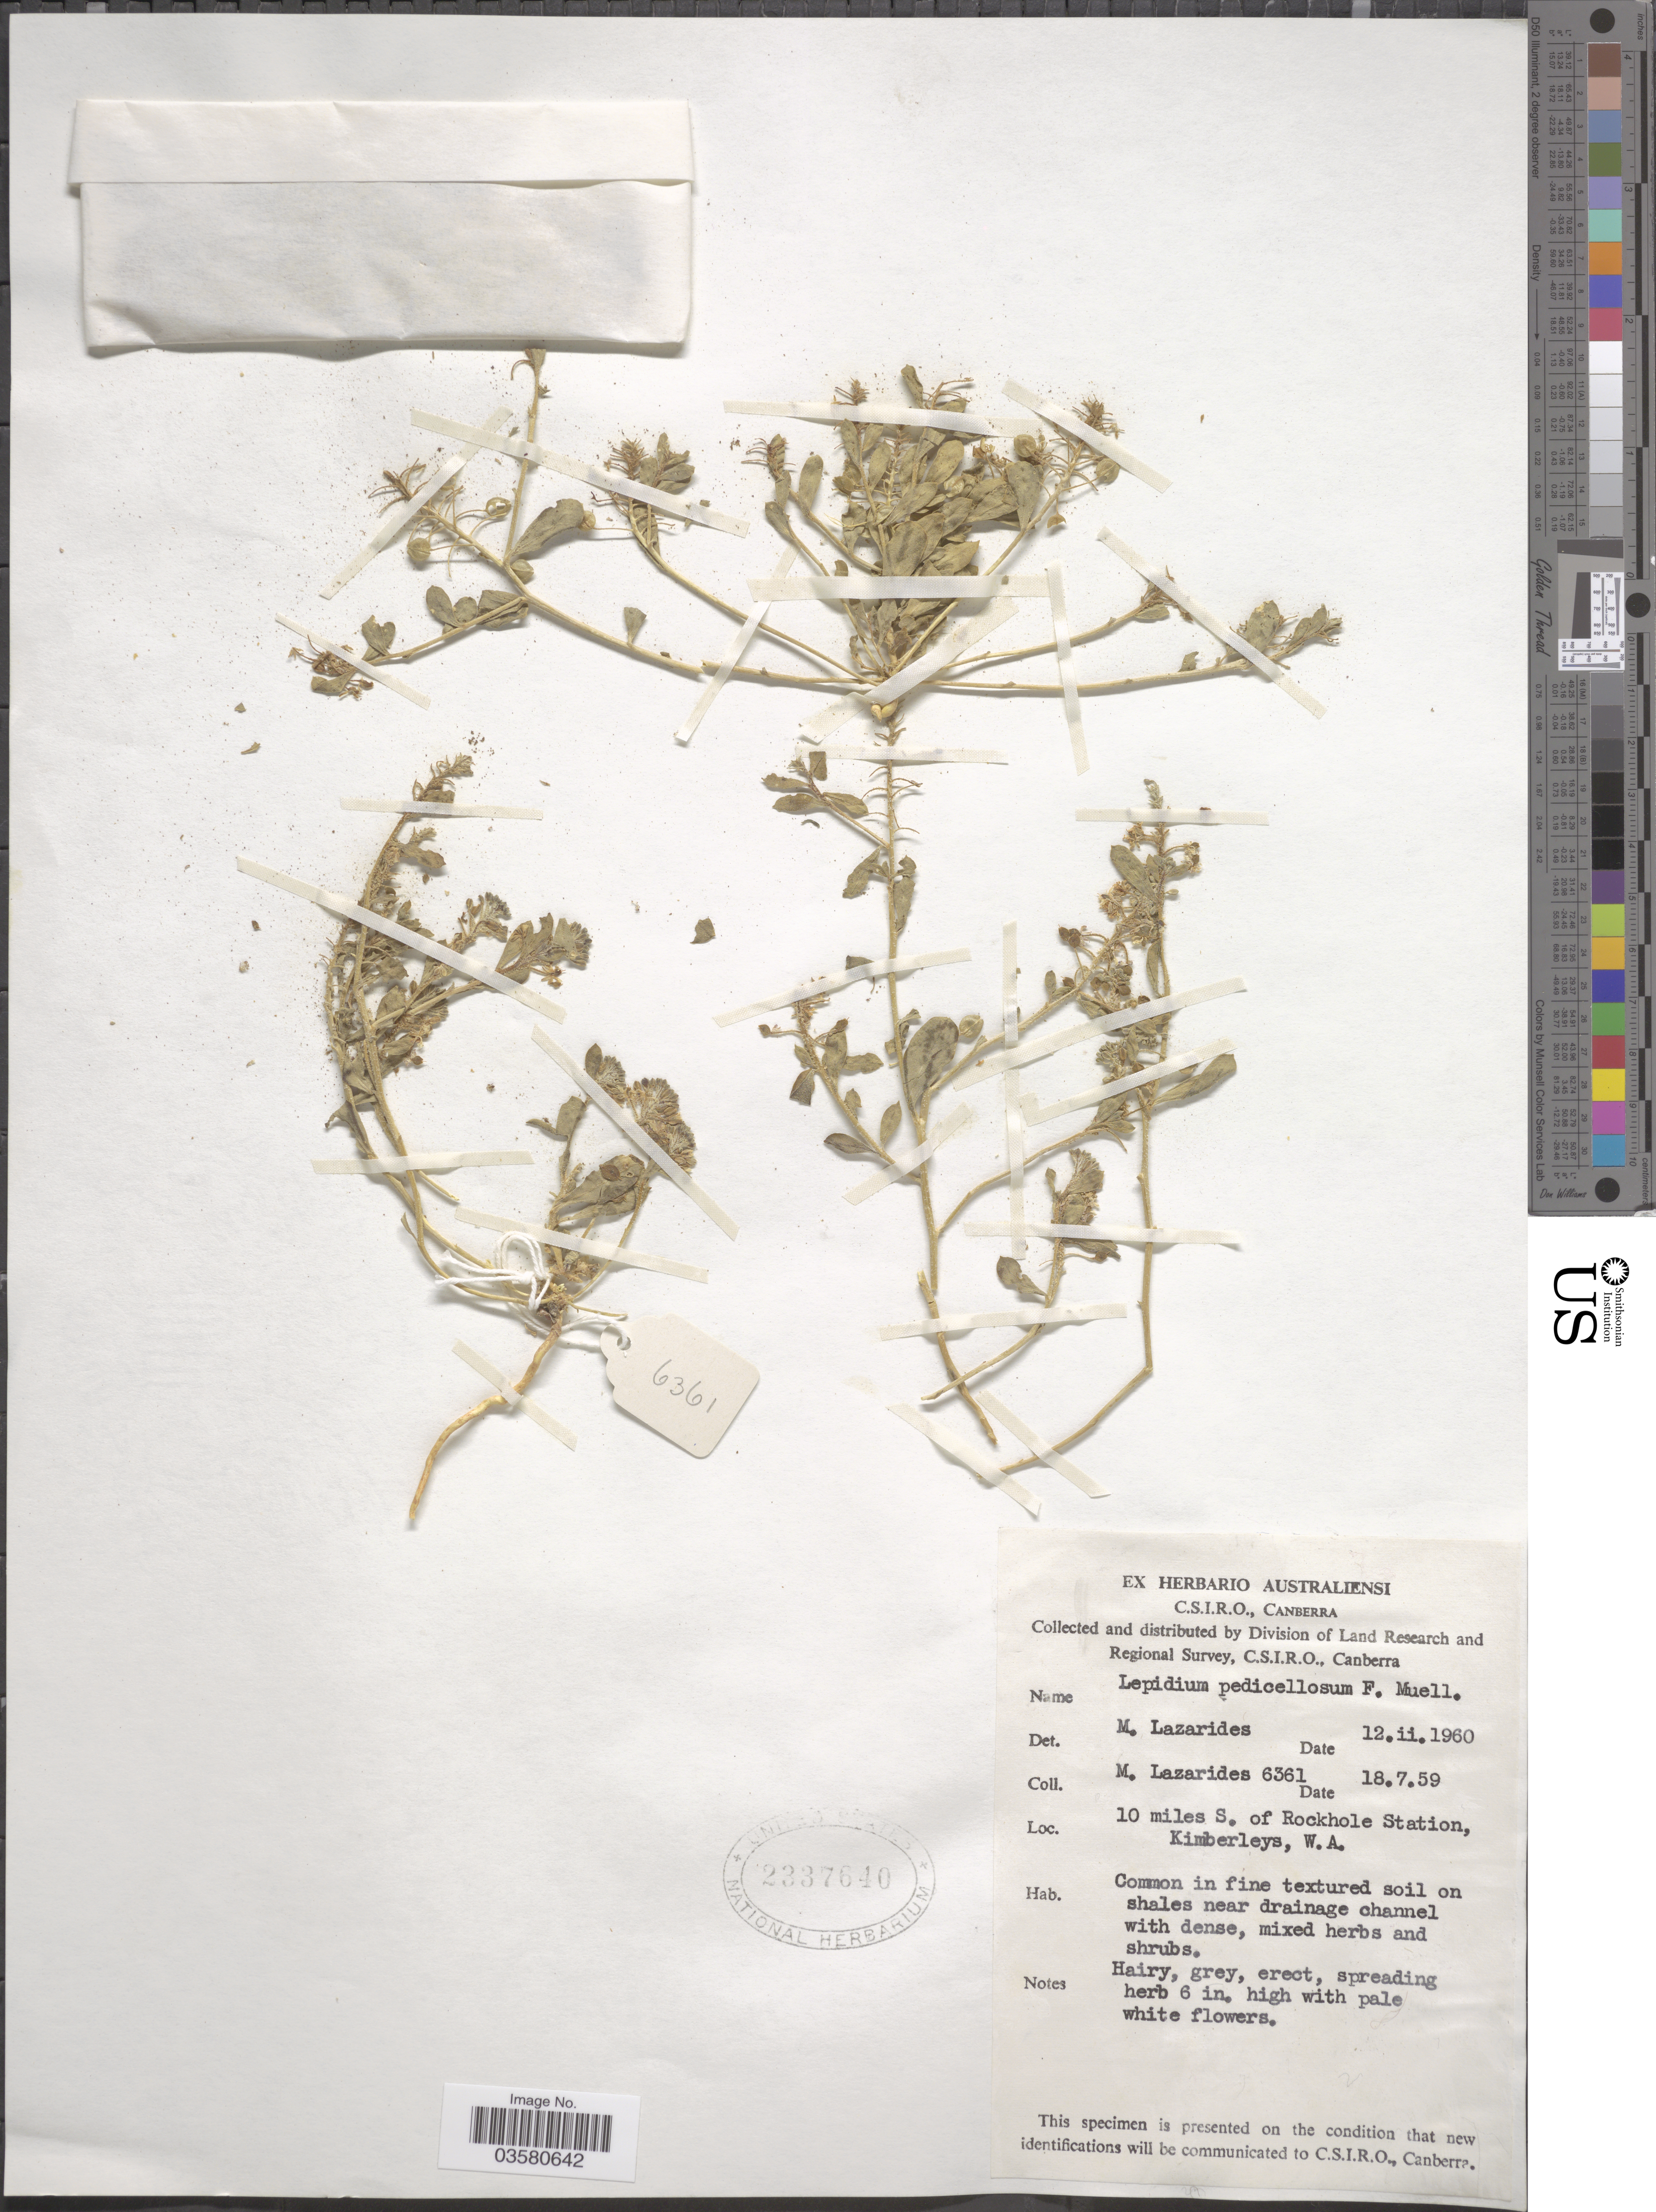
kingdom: Plantae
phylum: Tracheophyta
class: Magnoliopsida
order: Brassicales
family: Brassicaceae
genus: Lepidium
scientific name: Lepidium pholidogynum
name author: Mueller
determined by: Al-Shehbaz, I. A., (MO), Missouri Botanical Garden (UNITED STATES)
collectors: M. Lazarides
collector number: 6361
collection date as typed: Transcribed d/m/y: 18/7/59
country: Australia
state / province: Western Australia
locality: C.S.I.R.O., Canberra. 10 miles S. of Rockhole Station, Kimberleys.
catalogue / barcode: US 2337640